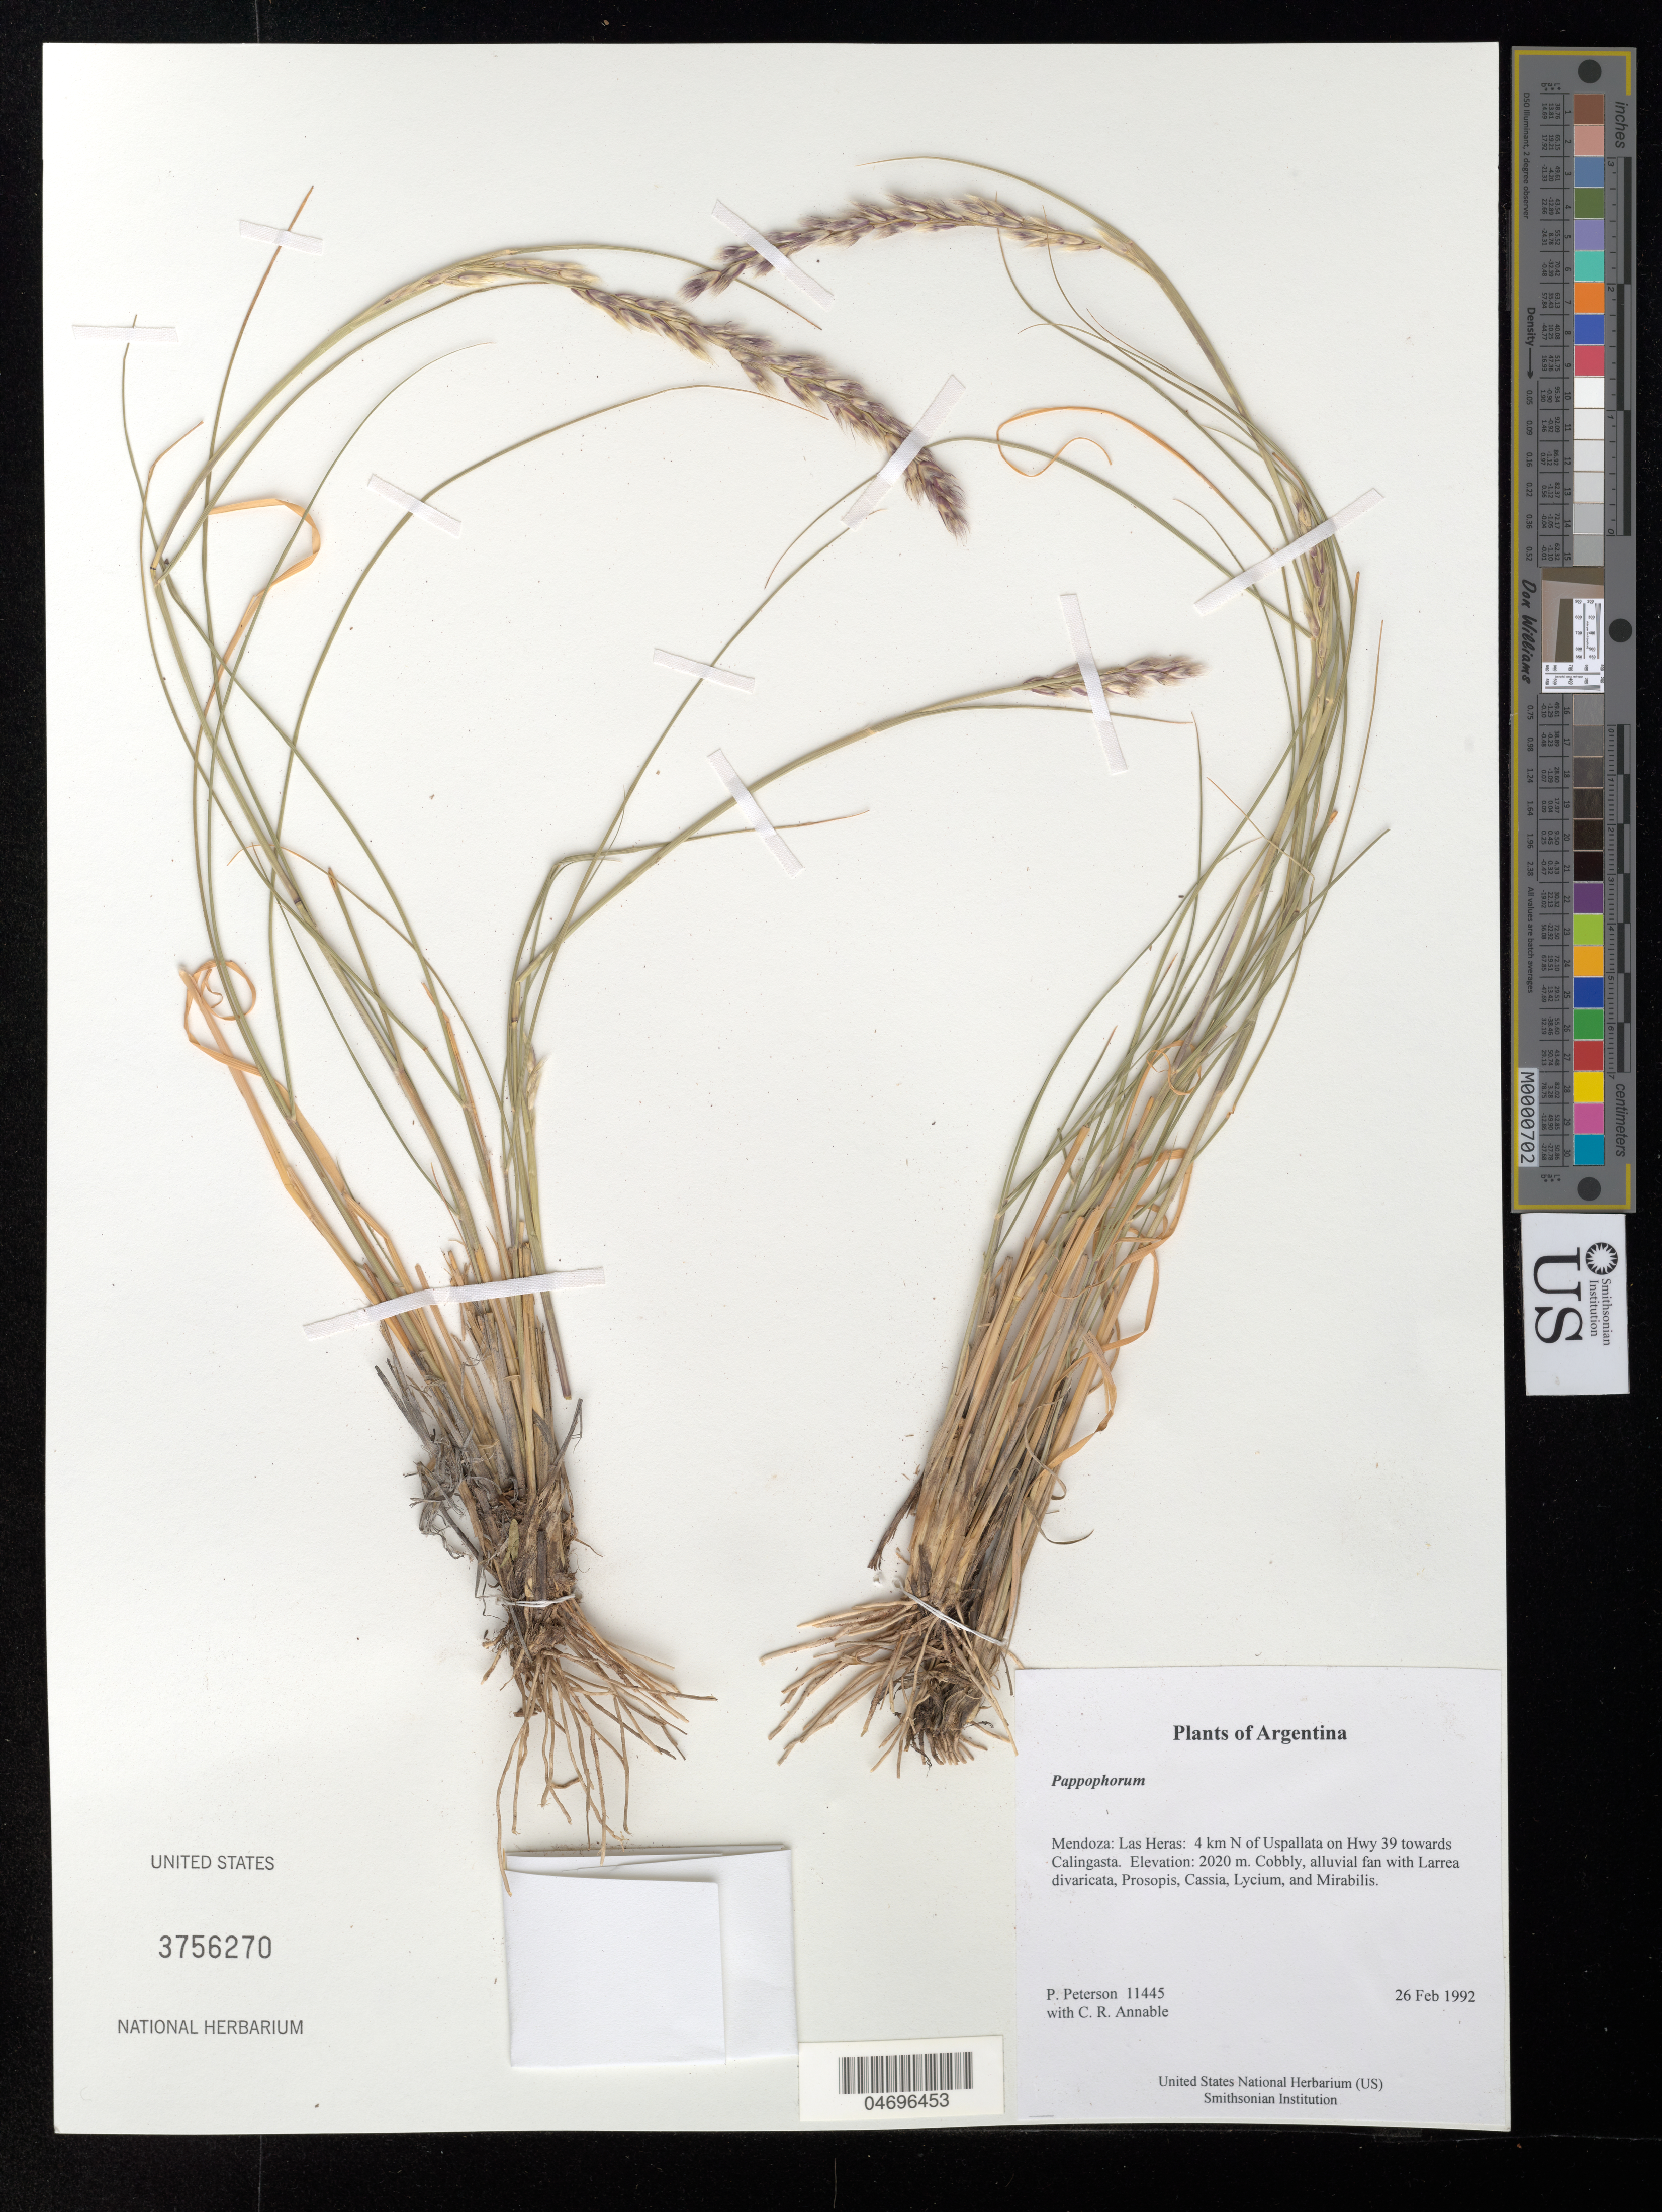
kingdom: Plantae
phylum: Tracheophyta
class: Liliopsida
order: Poales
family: Poaceae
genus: Pappophorum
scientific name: Pappophorum sp.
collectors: P. M. Peterson & C. R. Annable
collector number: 11445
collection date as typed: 26 Feb 1992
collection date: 1992-02-26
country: Argentina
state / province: Mendoza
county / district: Las Heras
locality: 4 km N of Uspallata on Hwy 39 towards Calingasta.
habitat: Cobbly, alluvial fan with Larrea divaricata, Prosopis, Cassia, Lycium, and Mirabilis.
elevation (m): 2020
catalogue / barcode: US 3756270